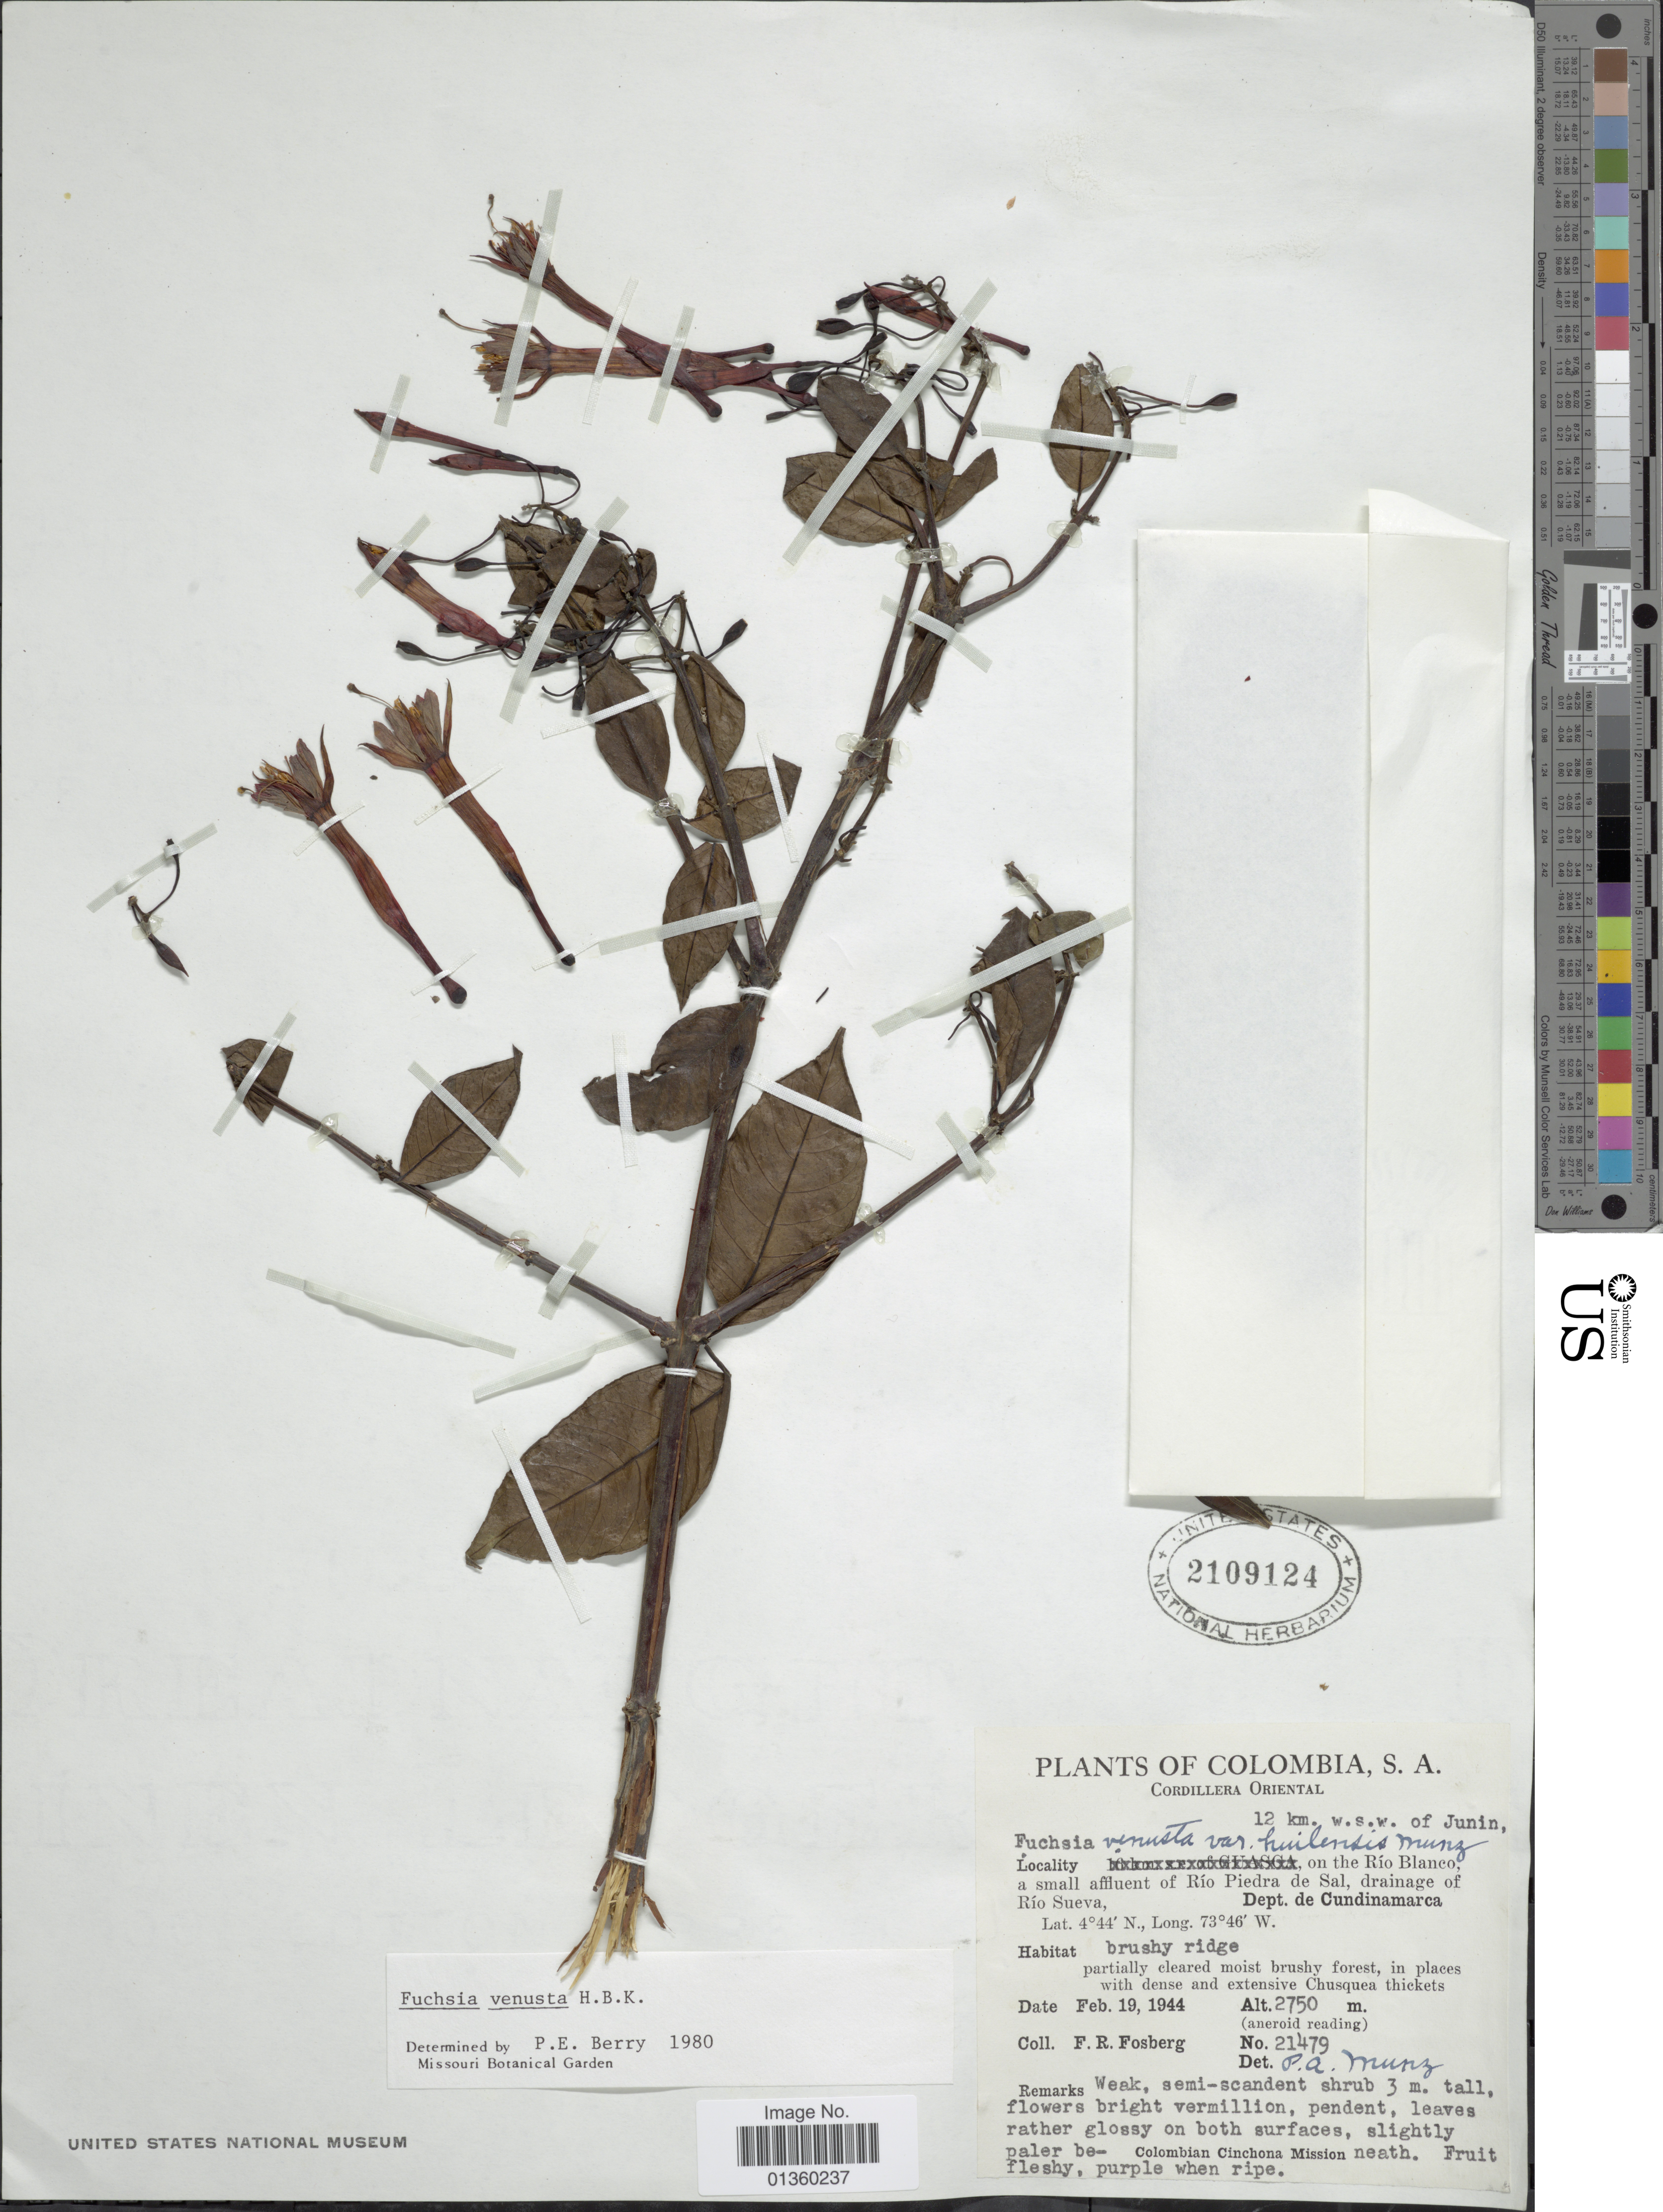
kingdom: Plantae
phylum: Tracheophyta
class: Magnoliopsida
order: Myrtales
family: Onagraceae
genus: Fuchsia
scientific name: Fuchsia venusta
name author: Kunth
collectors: F. R. Fosberg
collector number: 21479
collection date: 1944-02-19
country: Colombia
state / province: Cundinamarca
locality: Cordillera Oriental. 12 km. w.s.w. of Junin, on the Río Blanco, a small affluent of Río Piedra de Sal, drainage of Río Sueva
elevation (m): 2750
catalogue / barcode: US 2109124